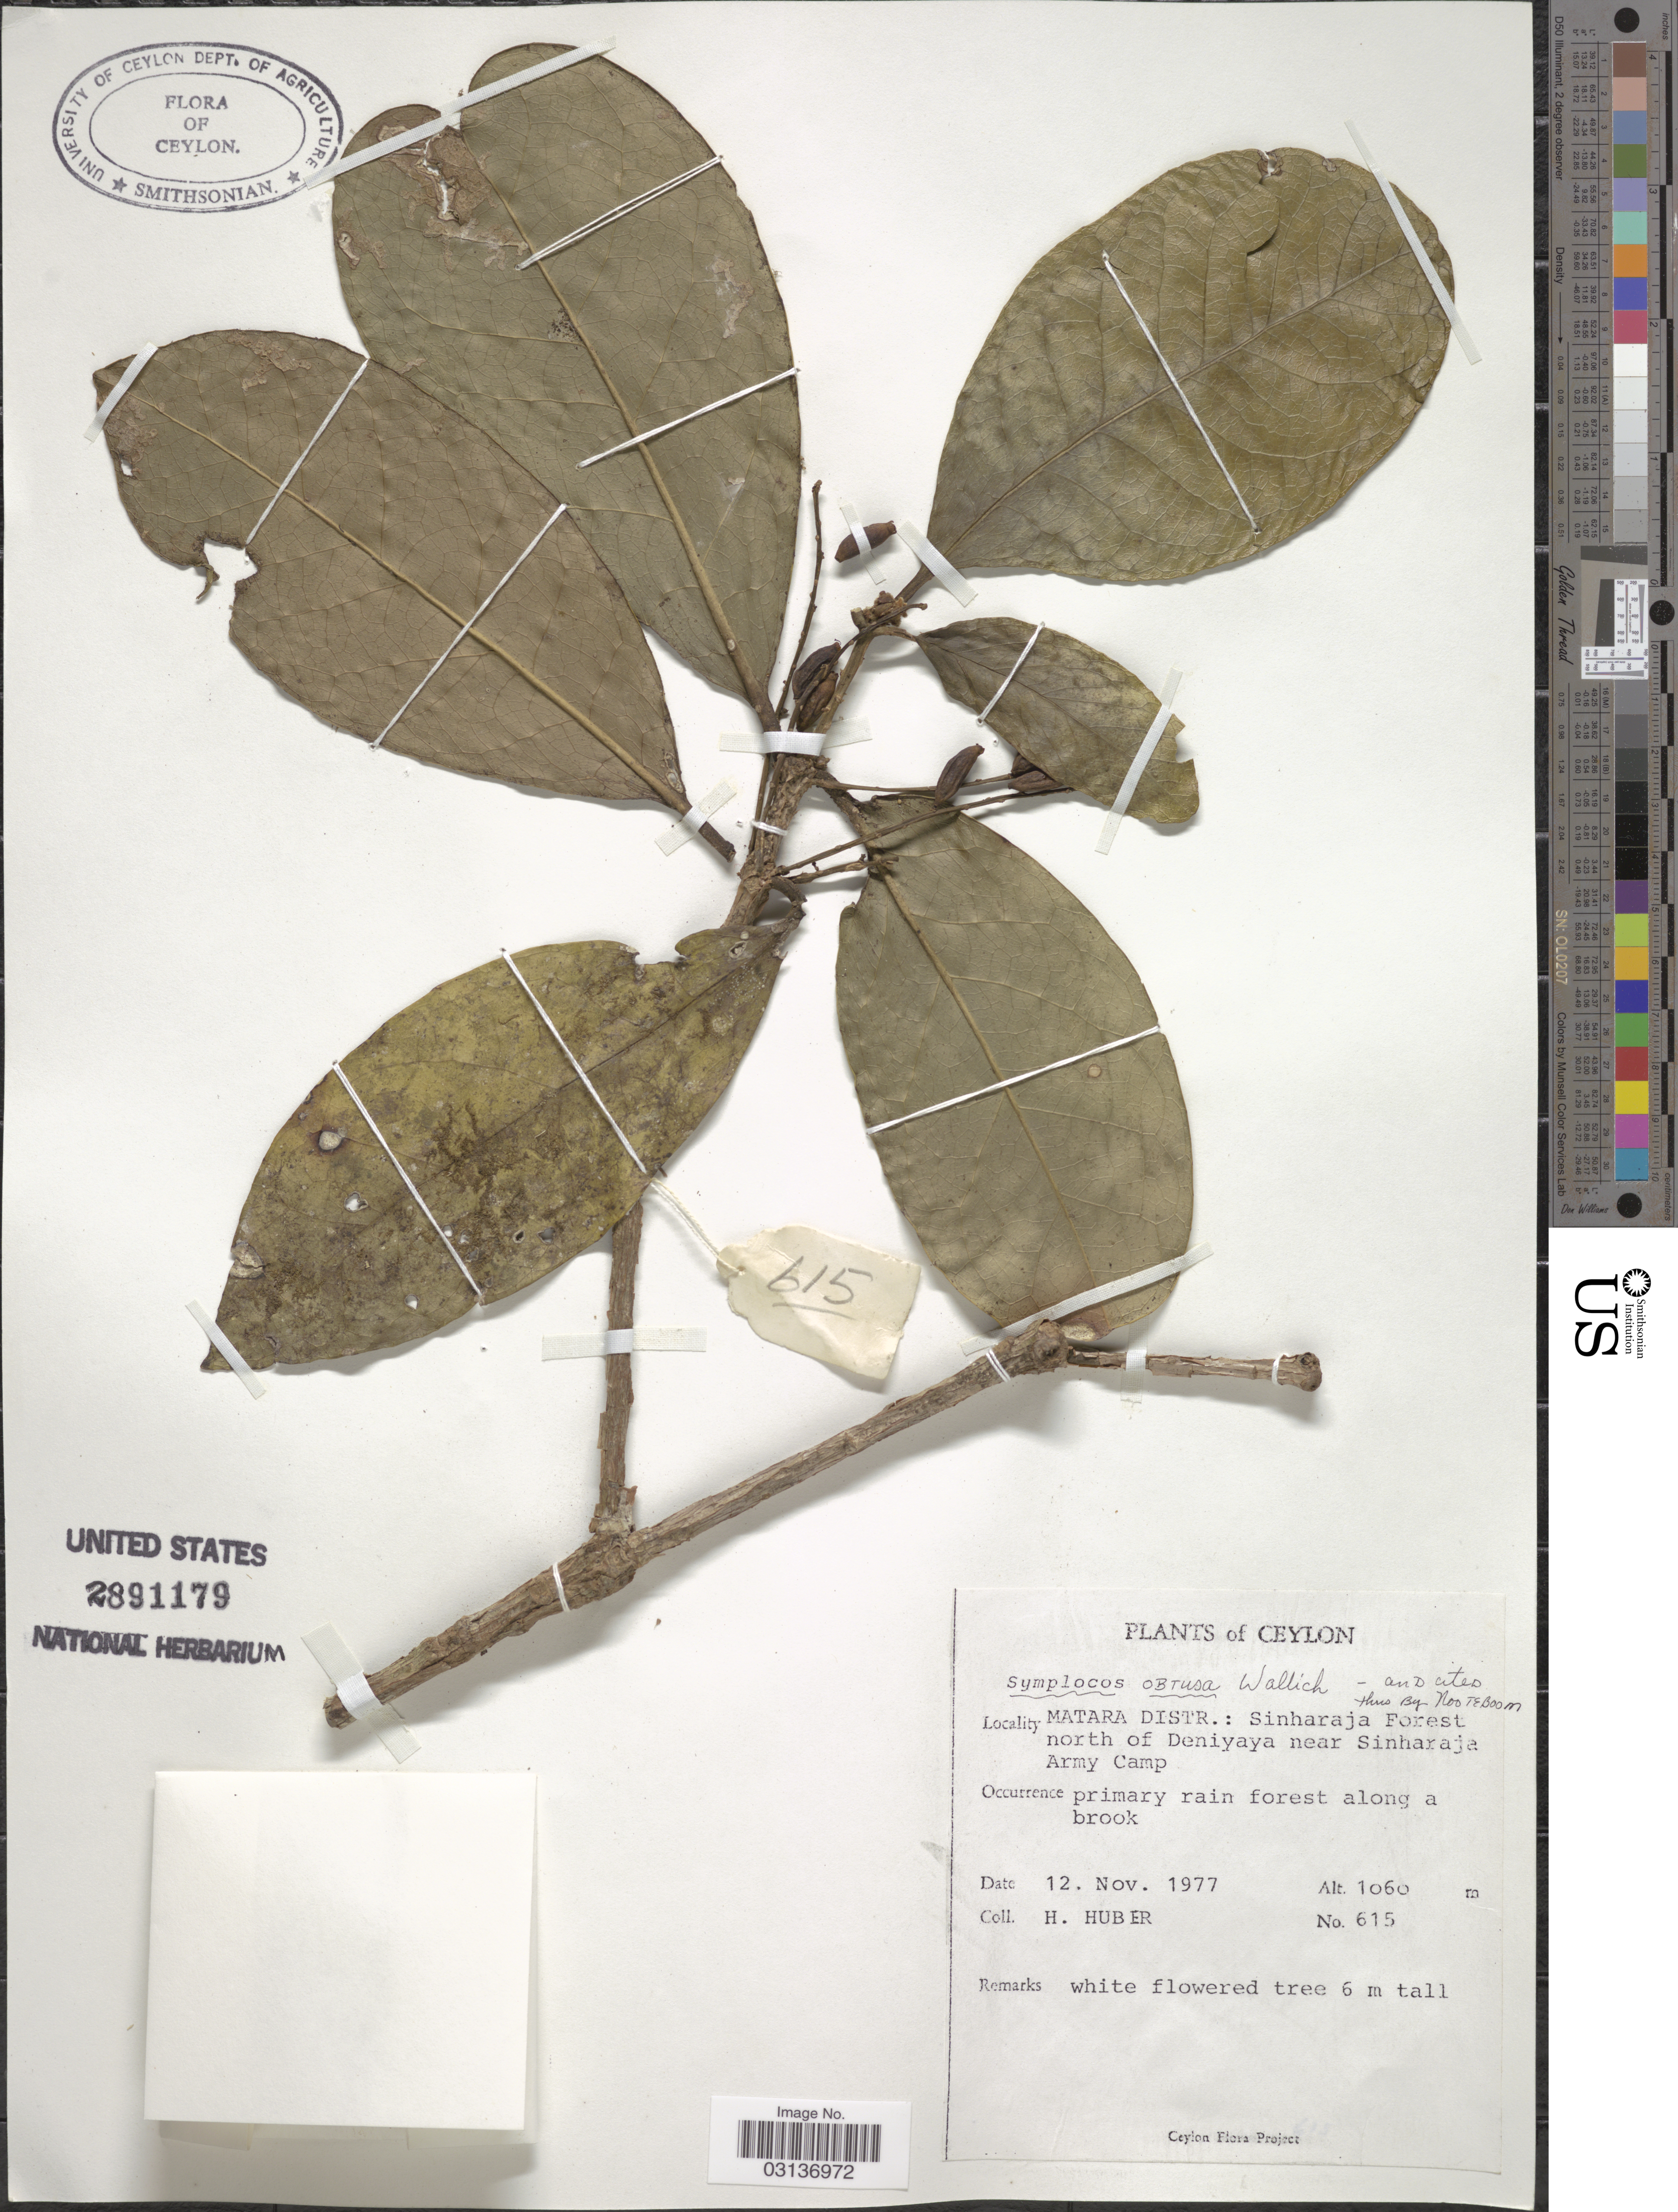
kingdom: Plantae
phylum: Tracheophyta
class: Magnoliopsida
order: Ericales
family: Symplocaceae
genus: Symplocos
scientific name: Symplocos obtusa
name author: Wall. ex G. Don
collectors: H. Huber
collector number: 615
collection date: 1977-11-12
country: Sri Lanka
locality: Ceylon. Matara Distr.: Sinharaja Forest north of Deniyaya near Sinharaja Army Camp.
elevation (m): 1060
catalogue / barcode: US 2891179